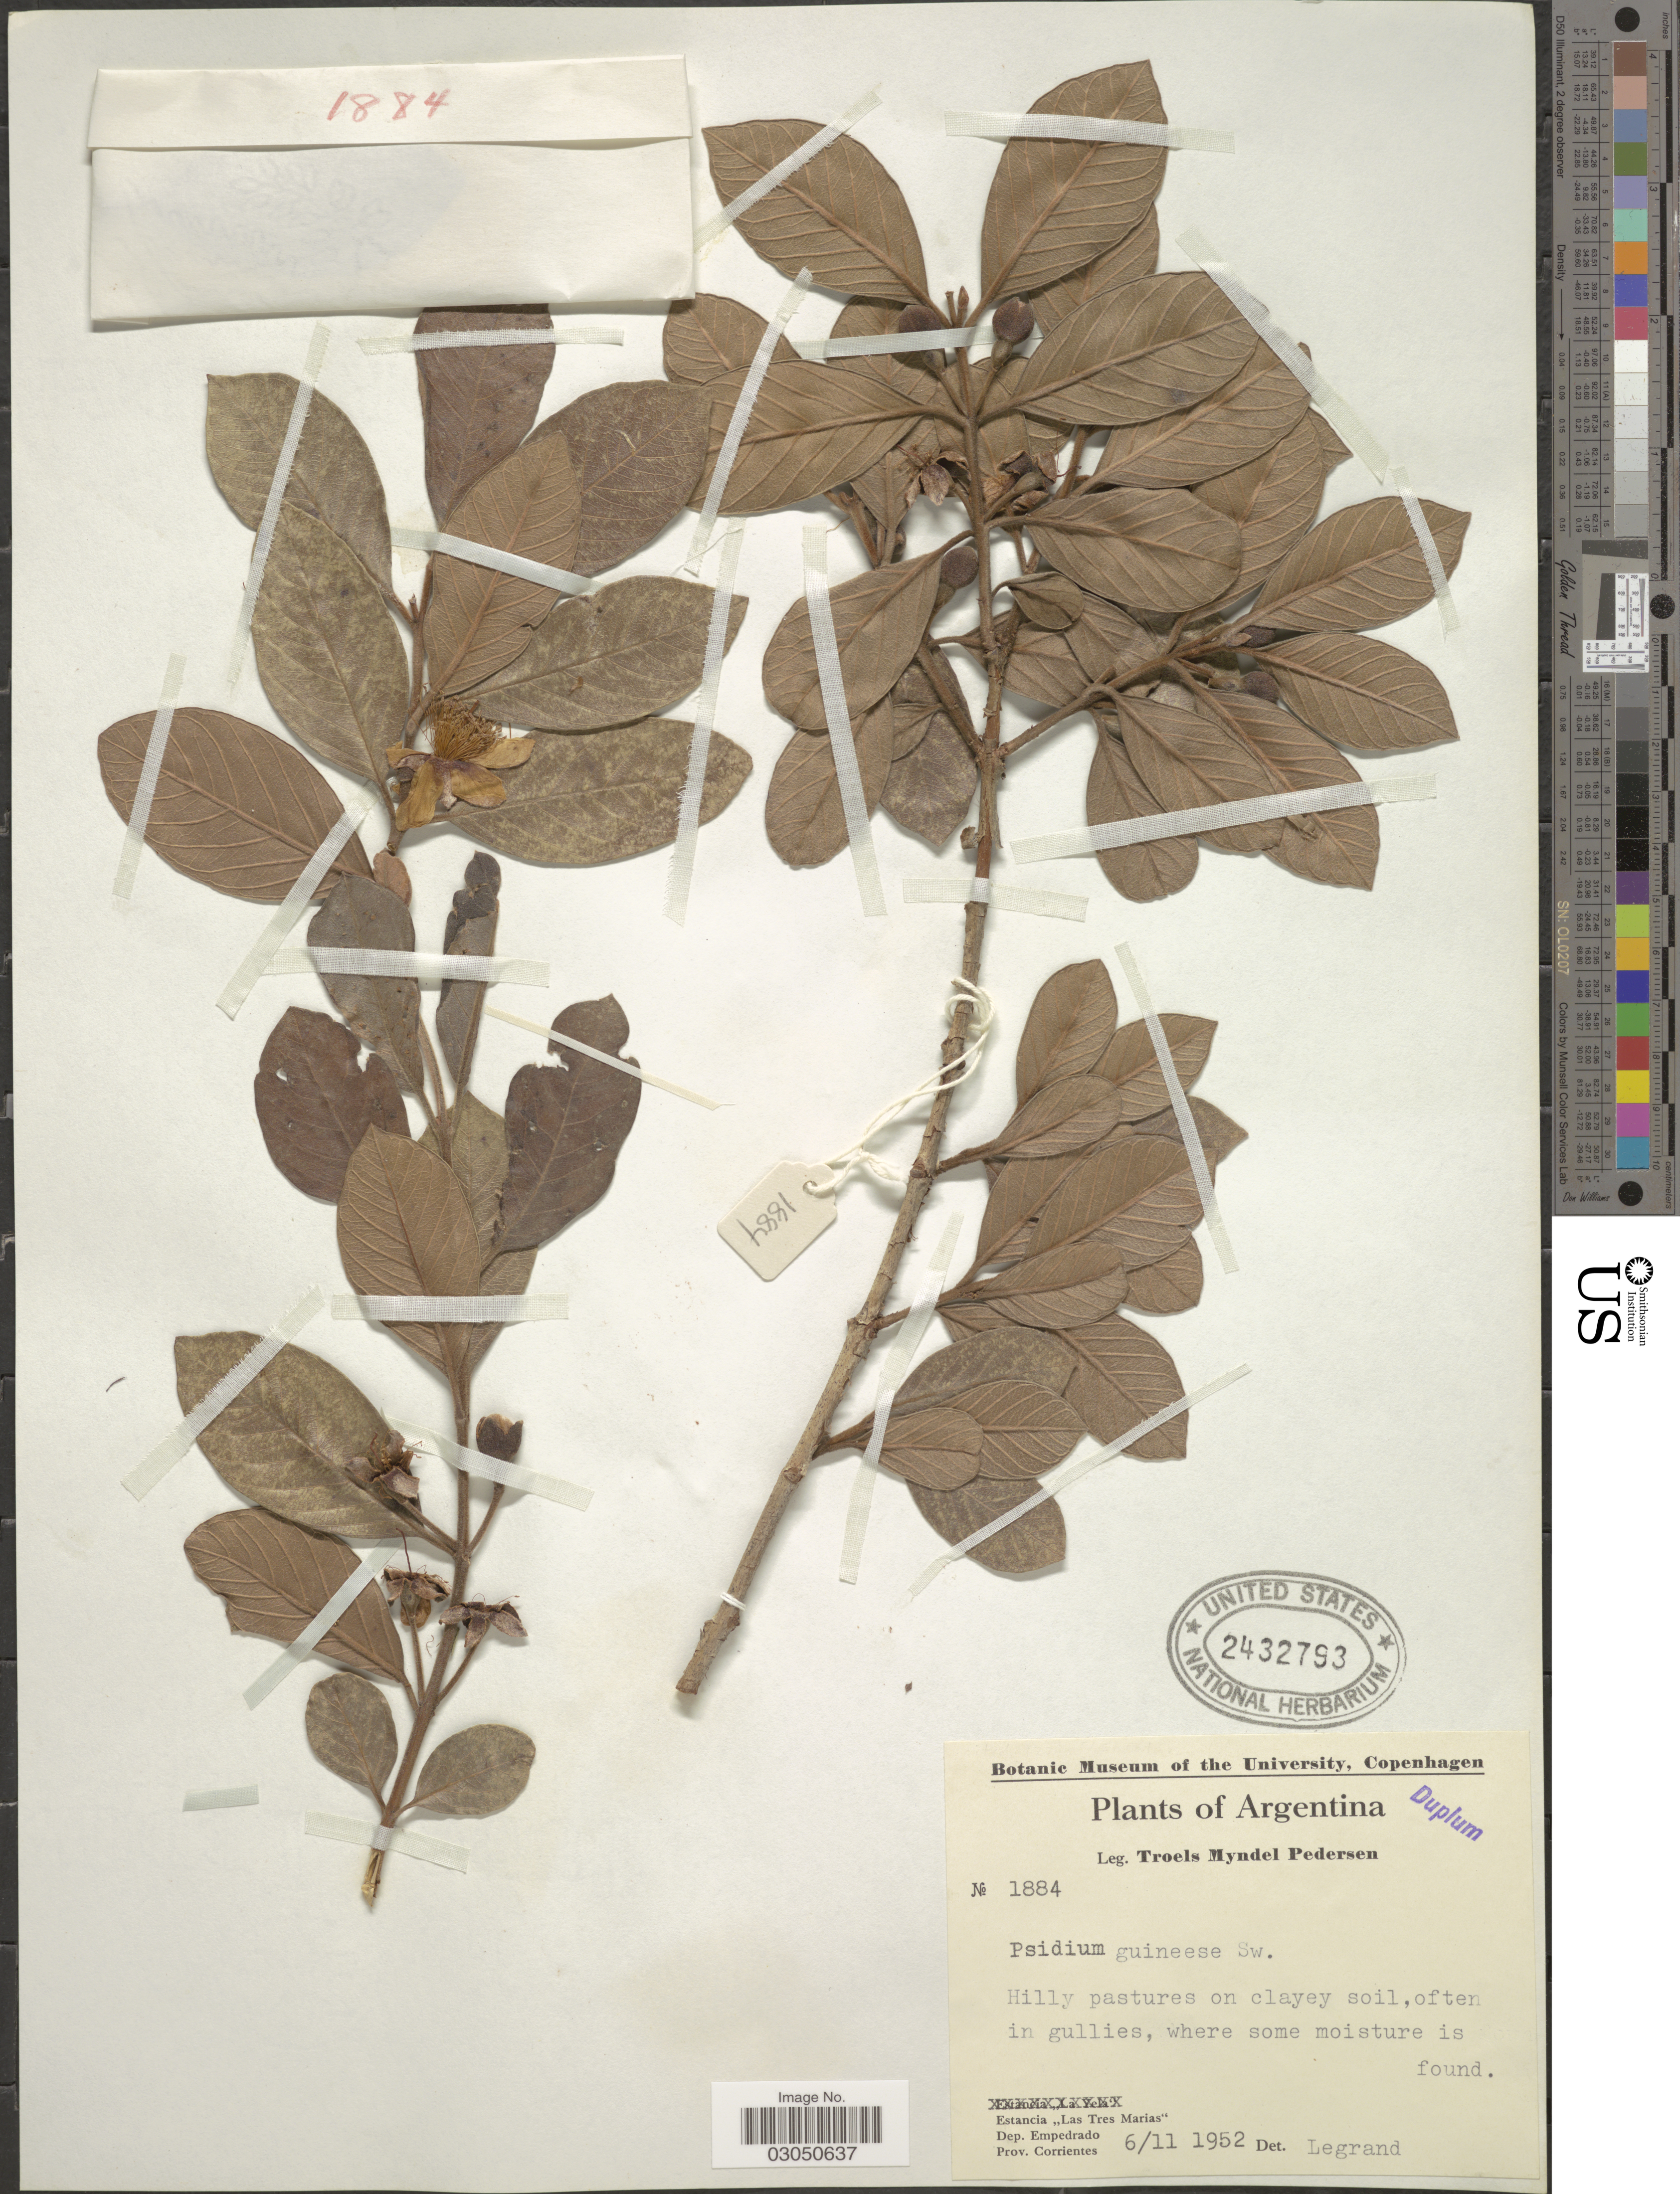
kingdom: Plantae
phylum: Tracheophyta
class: Magnoliopsida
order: Myrtales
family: Myrtaceae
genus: Psidium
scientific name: Psidium guianense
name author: Pers.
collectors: T. Pederson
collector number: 1884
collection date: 1952-11-06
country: Argentina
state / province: Corrientes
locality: Estancia "Las Tres Marias", Dep. Empedrado.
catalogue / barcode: US 2432793